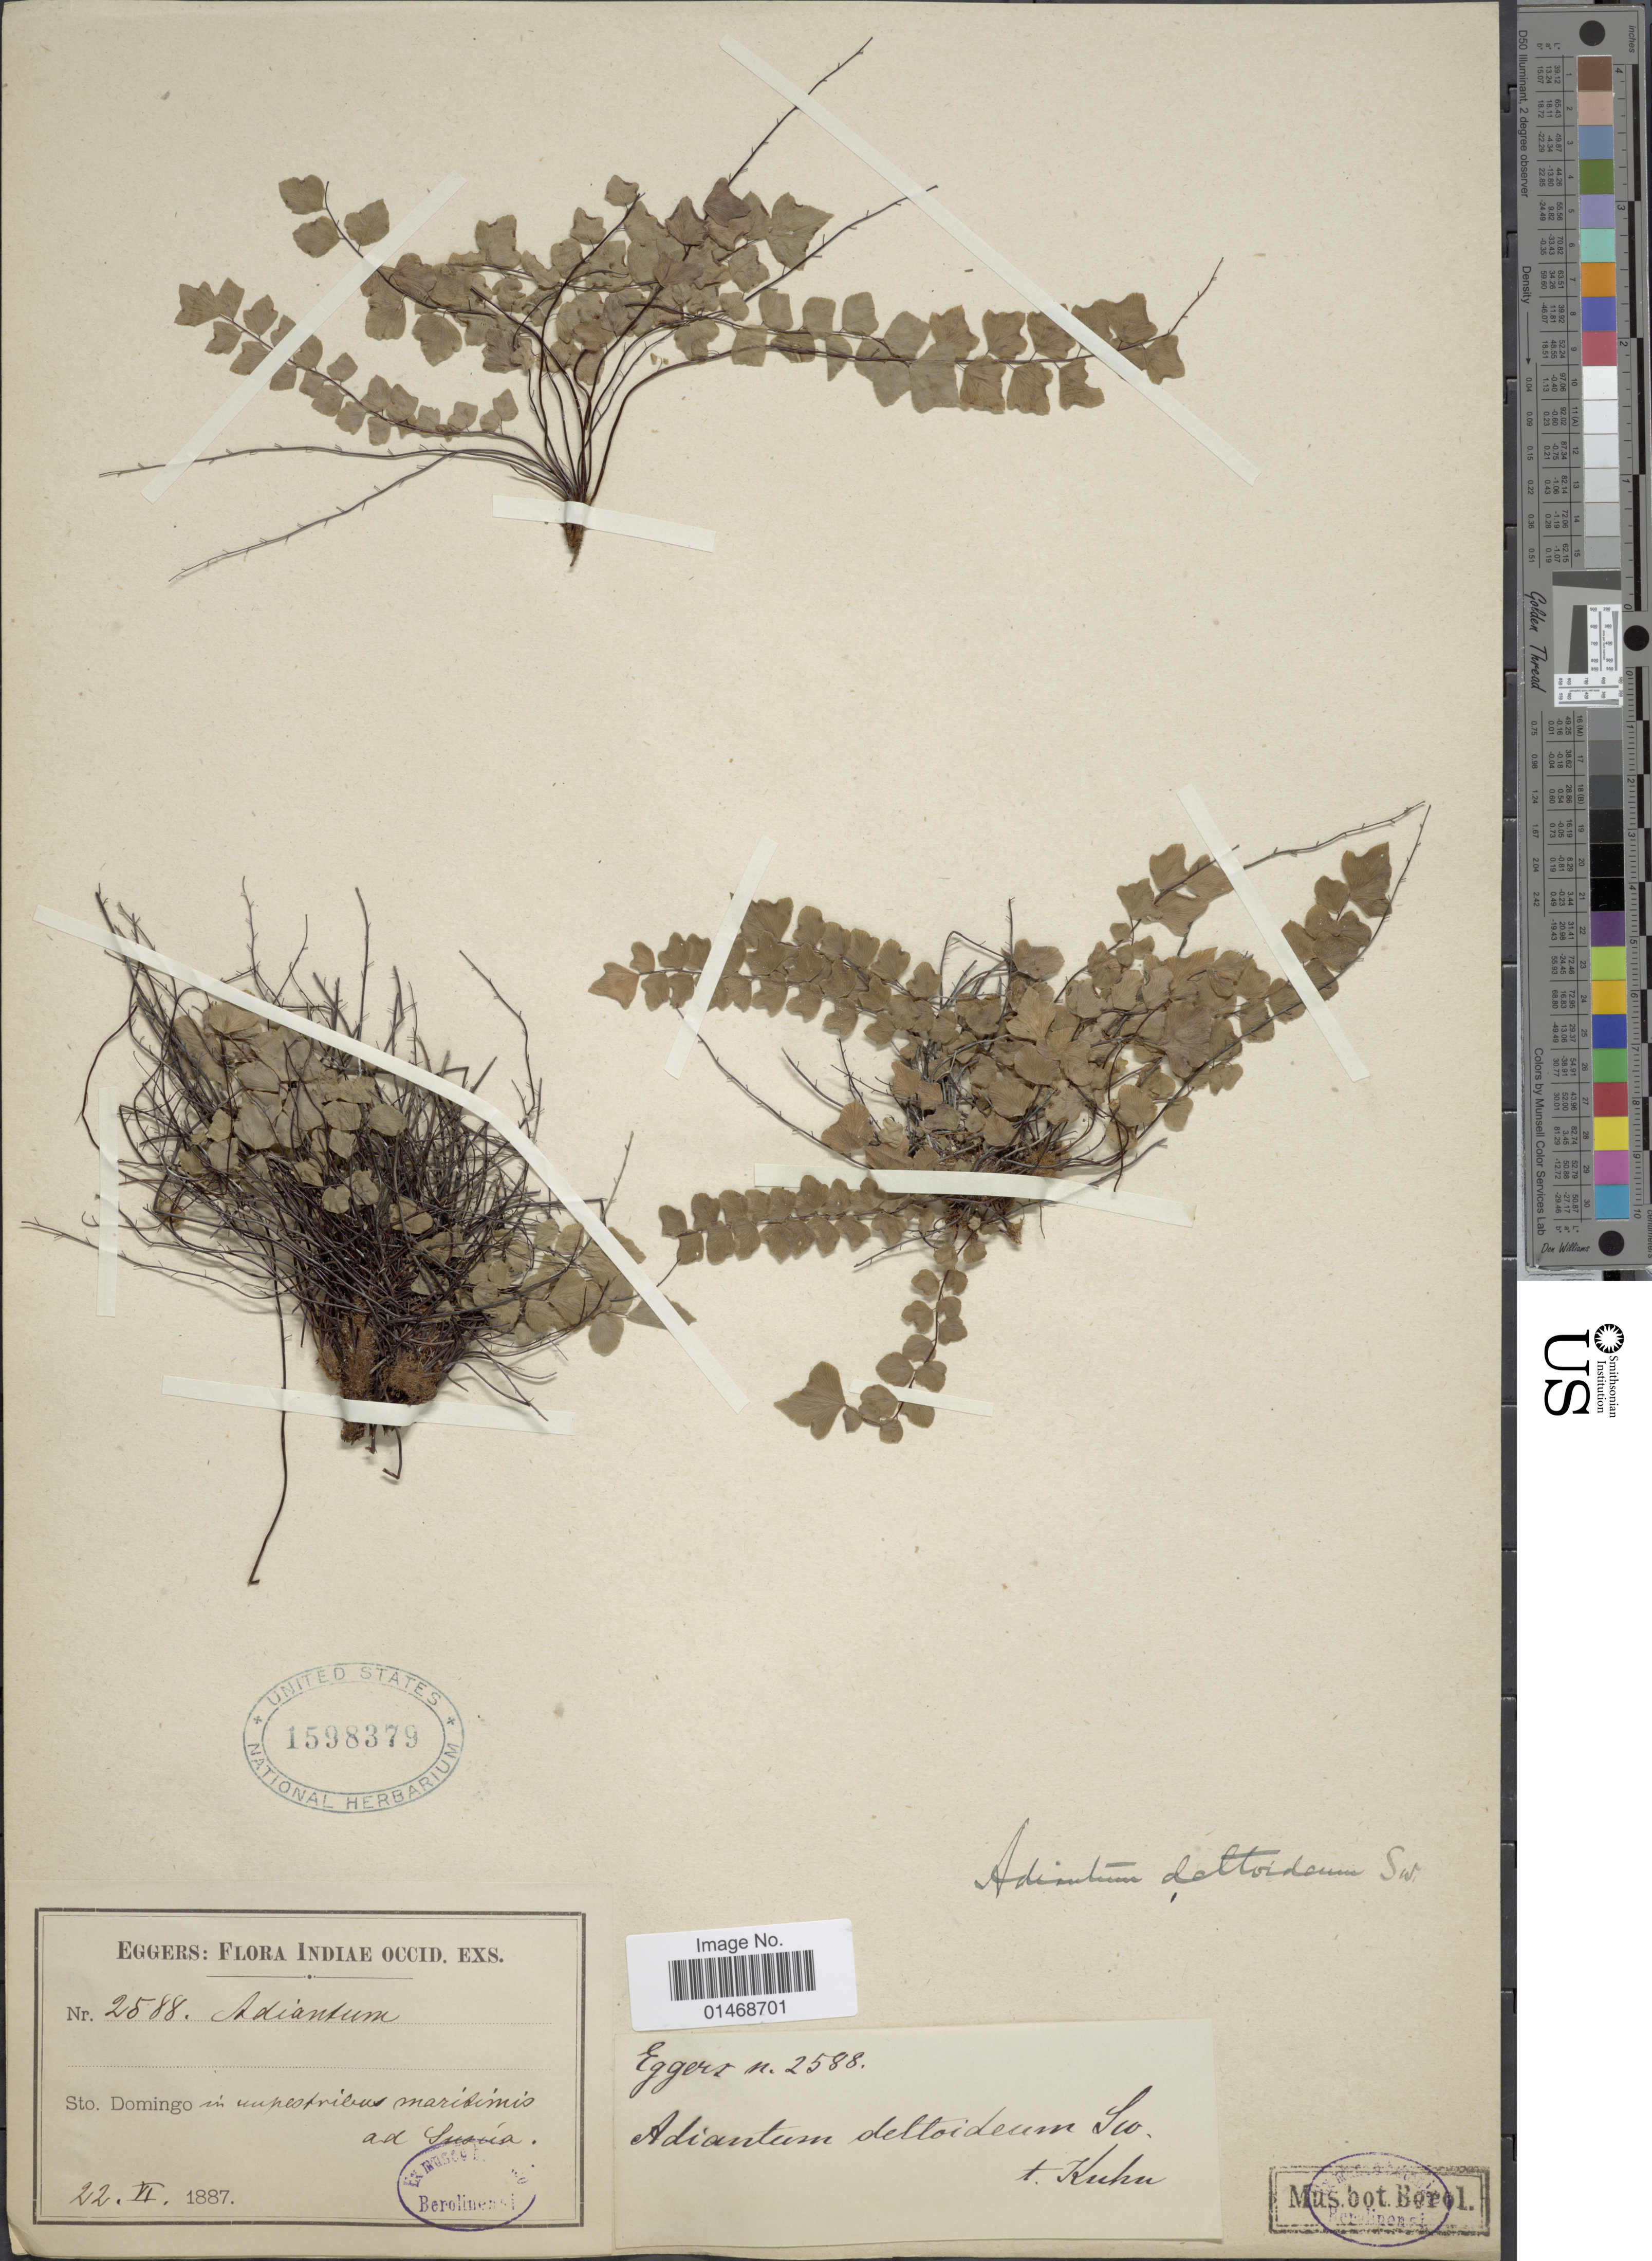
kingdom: Plantae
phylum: Tracheophyta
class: Polypodiopsida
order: Polypodiales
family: Pteridaceae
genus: Adiantum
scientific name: Adiantum deltoideum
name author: Sw.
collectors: -. Eggers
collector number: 2588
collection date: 1887-06-22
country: Dominican Republic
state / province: Puerto Plata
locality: Indiae Occid, Sto. Domingo in rupestribus maritimis ad Sussia.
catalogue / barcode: US 1598379